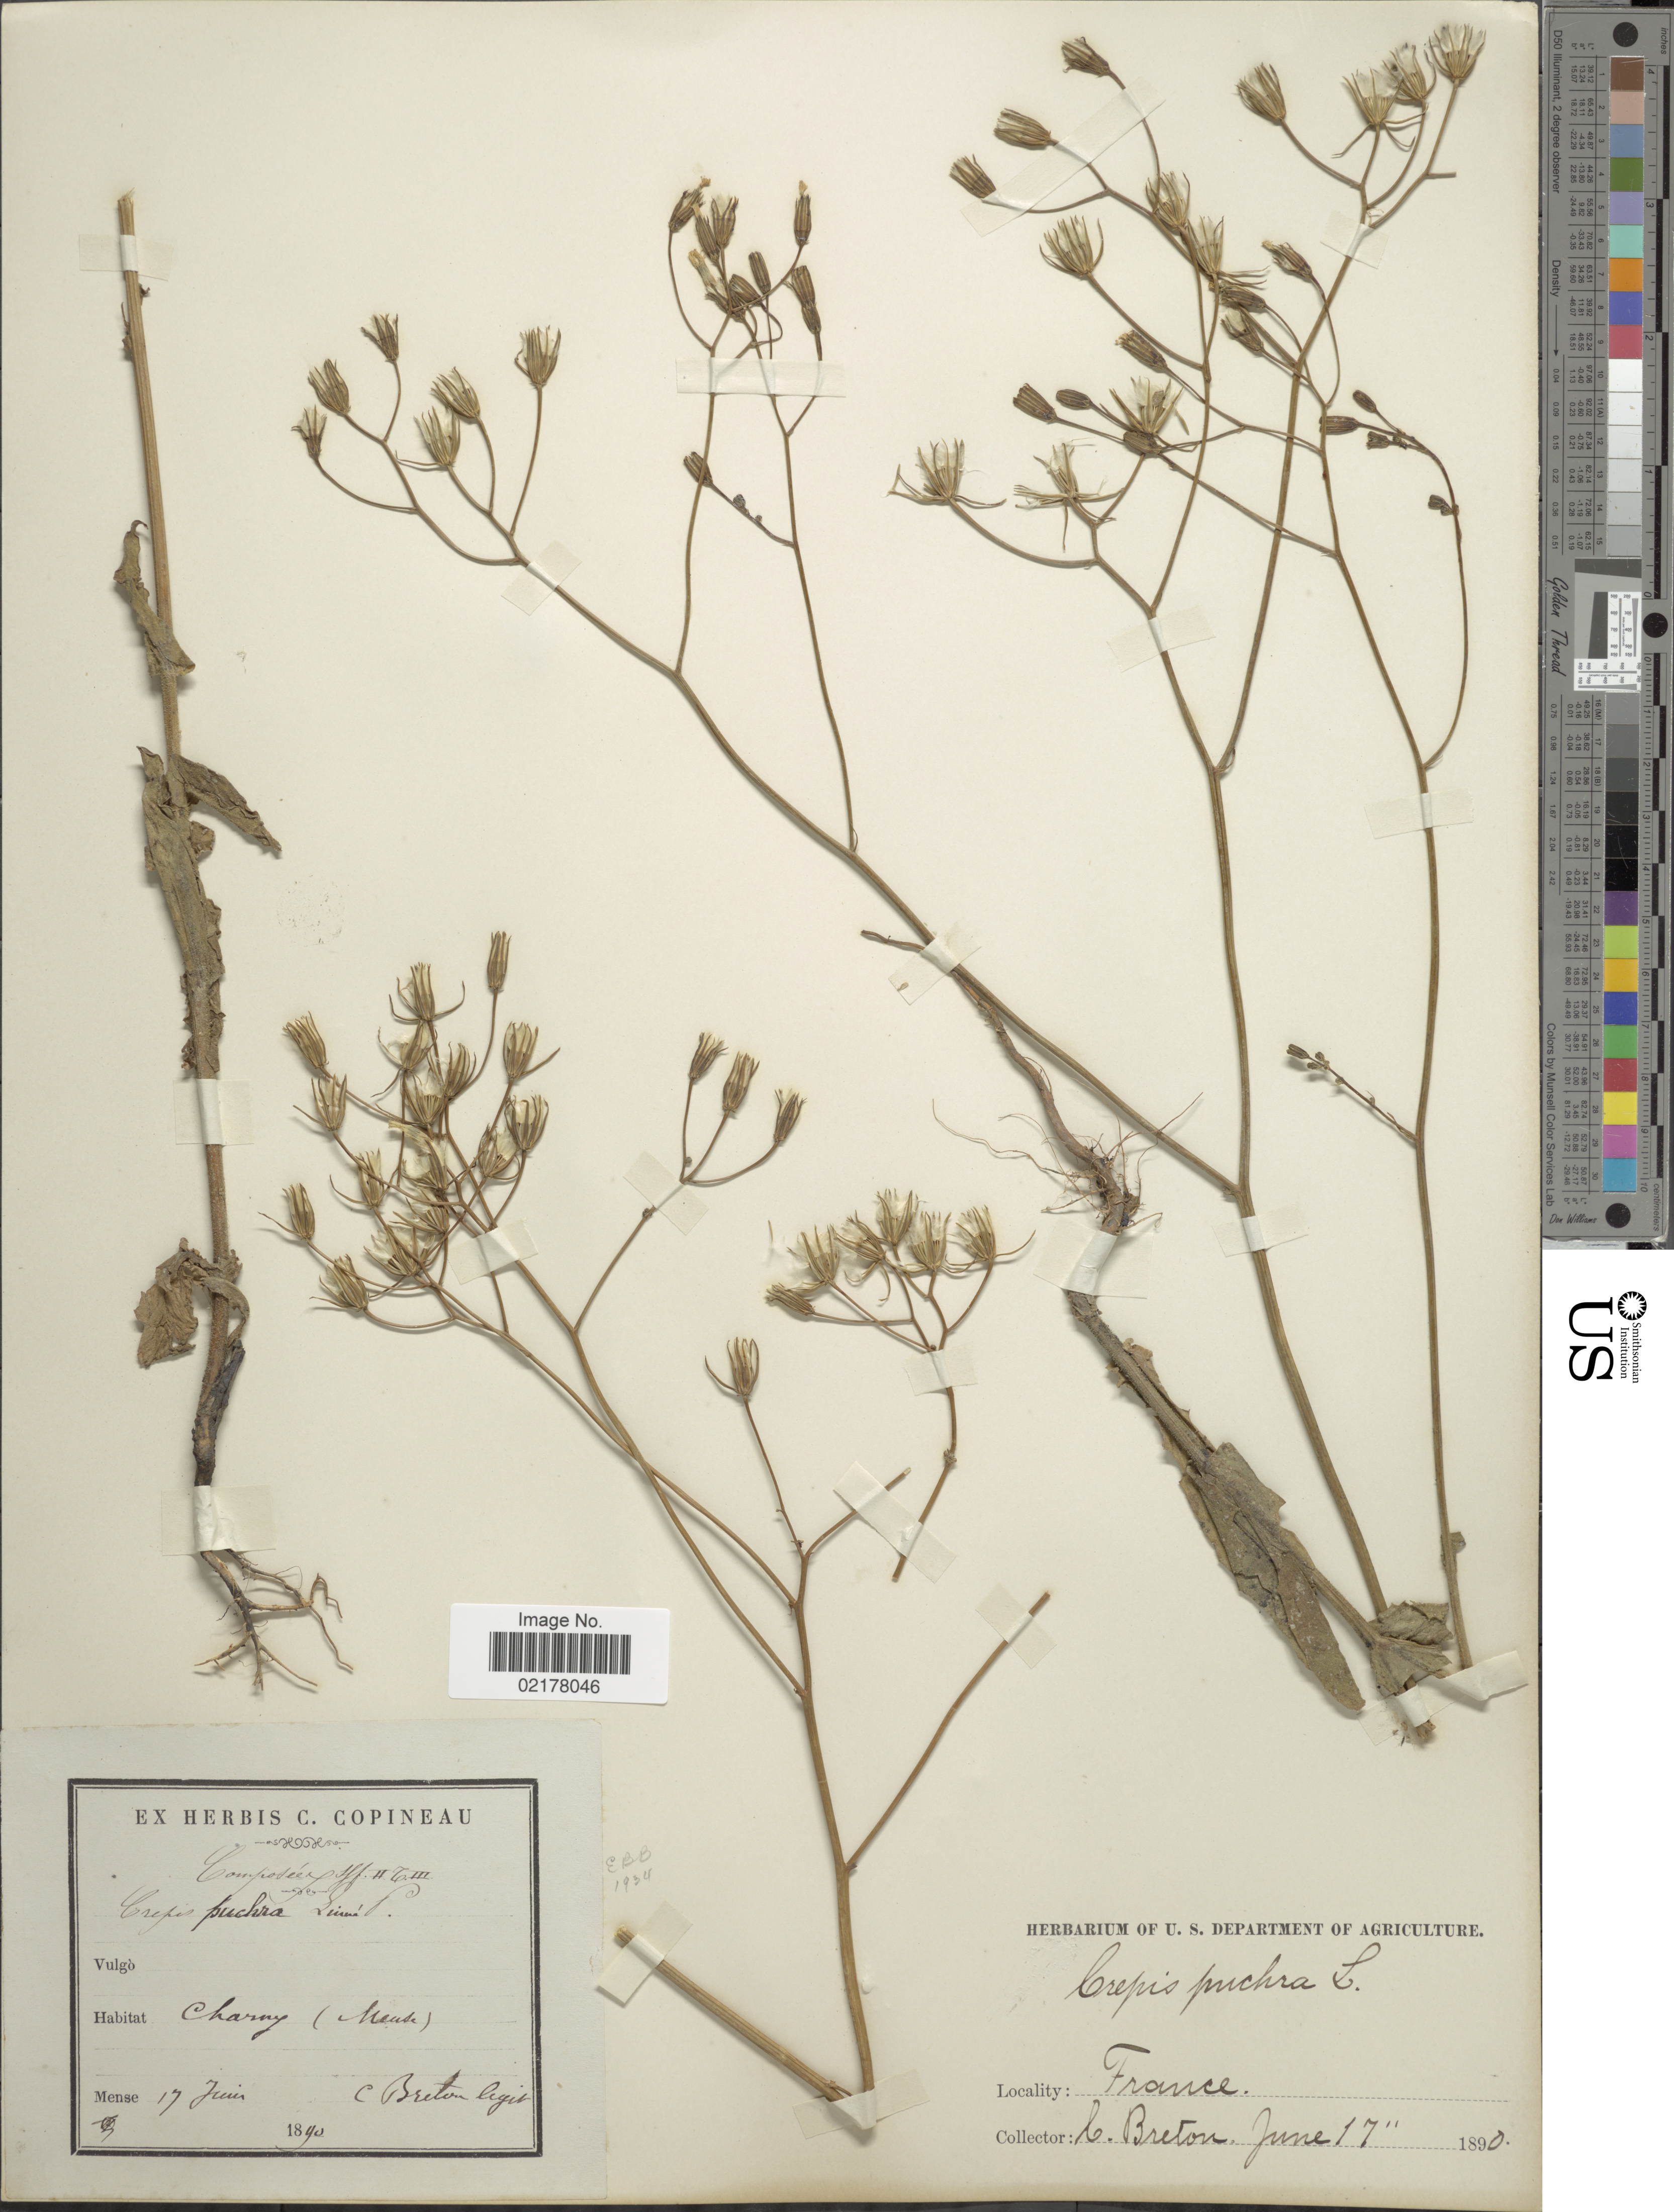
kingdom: Plantae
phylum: Tracheophyta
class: Magnoliopsida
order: Asterales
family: Asteraceae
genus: Crepis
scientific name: Crepis pulchra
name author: L.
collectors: C. Breton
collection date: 1890-06-17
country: France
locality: Charny (Neuse) [interpreted]